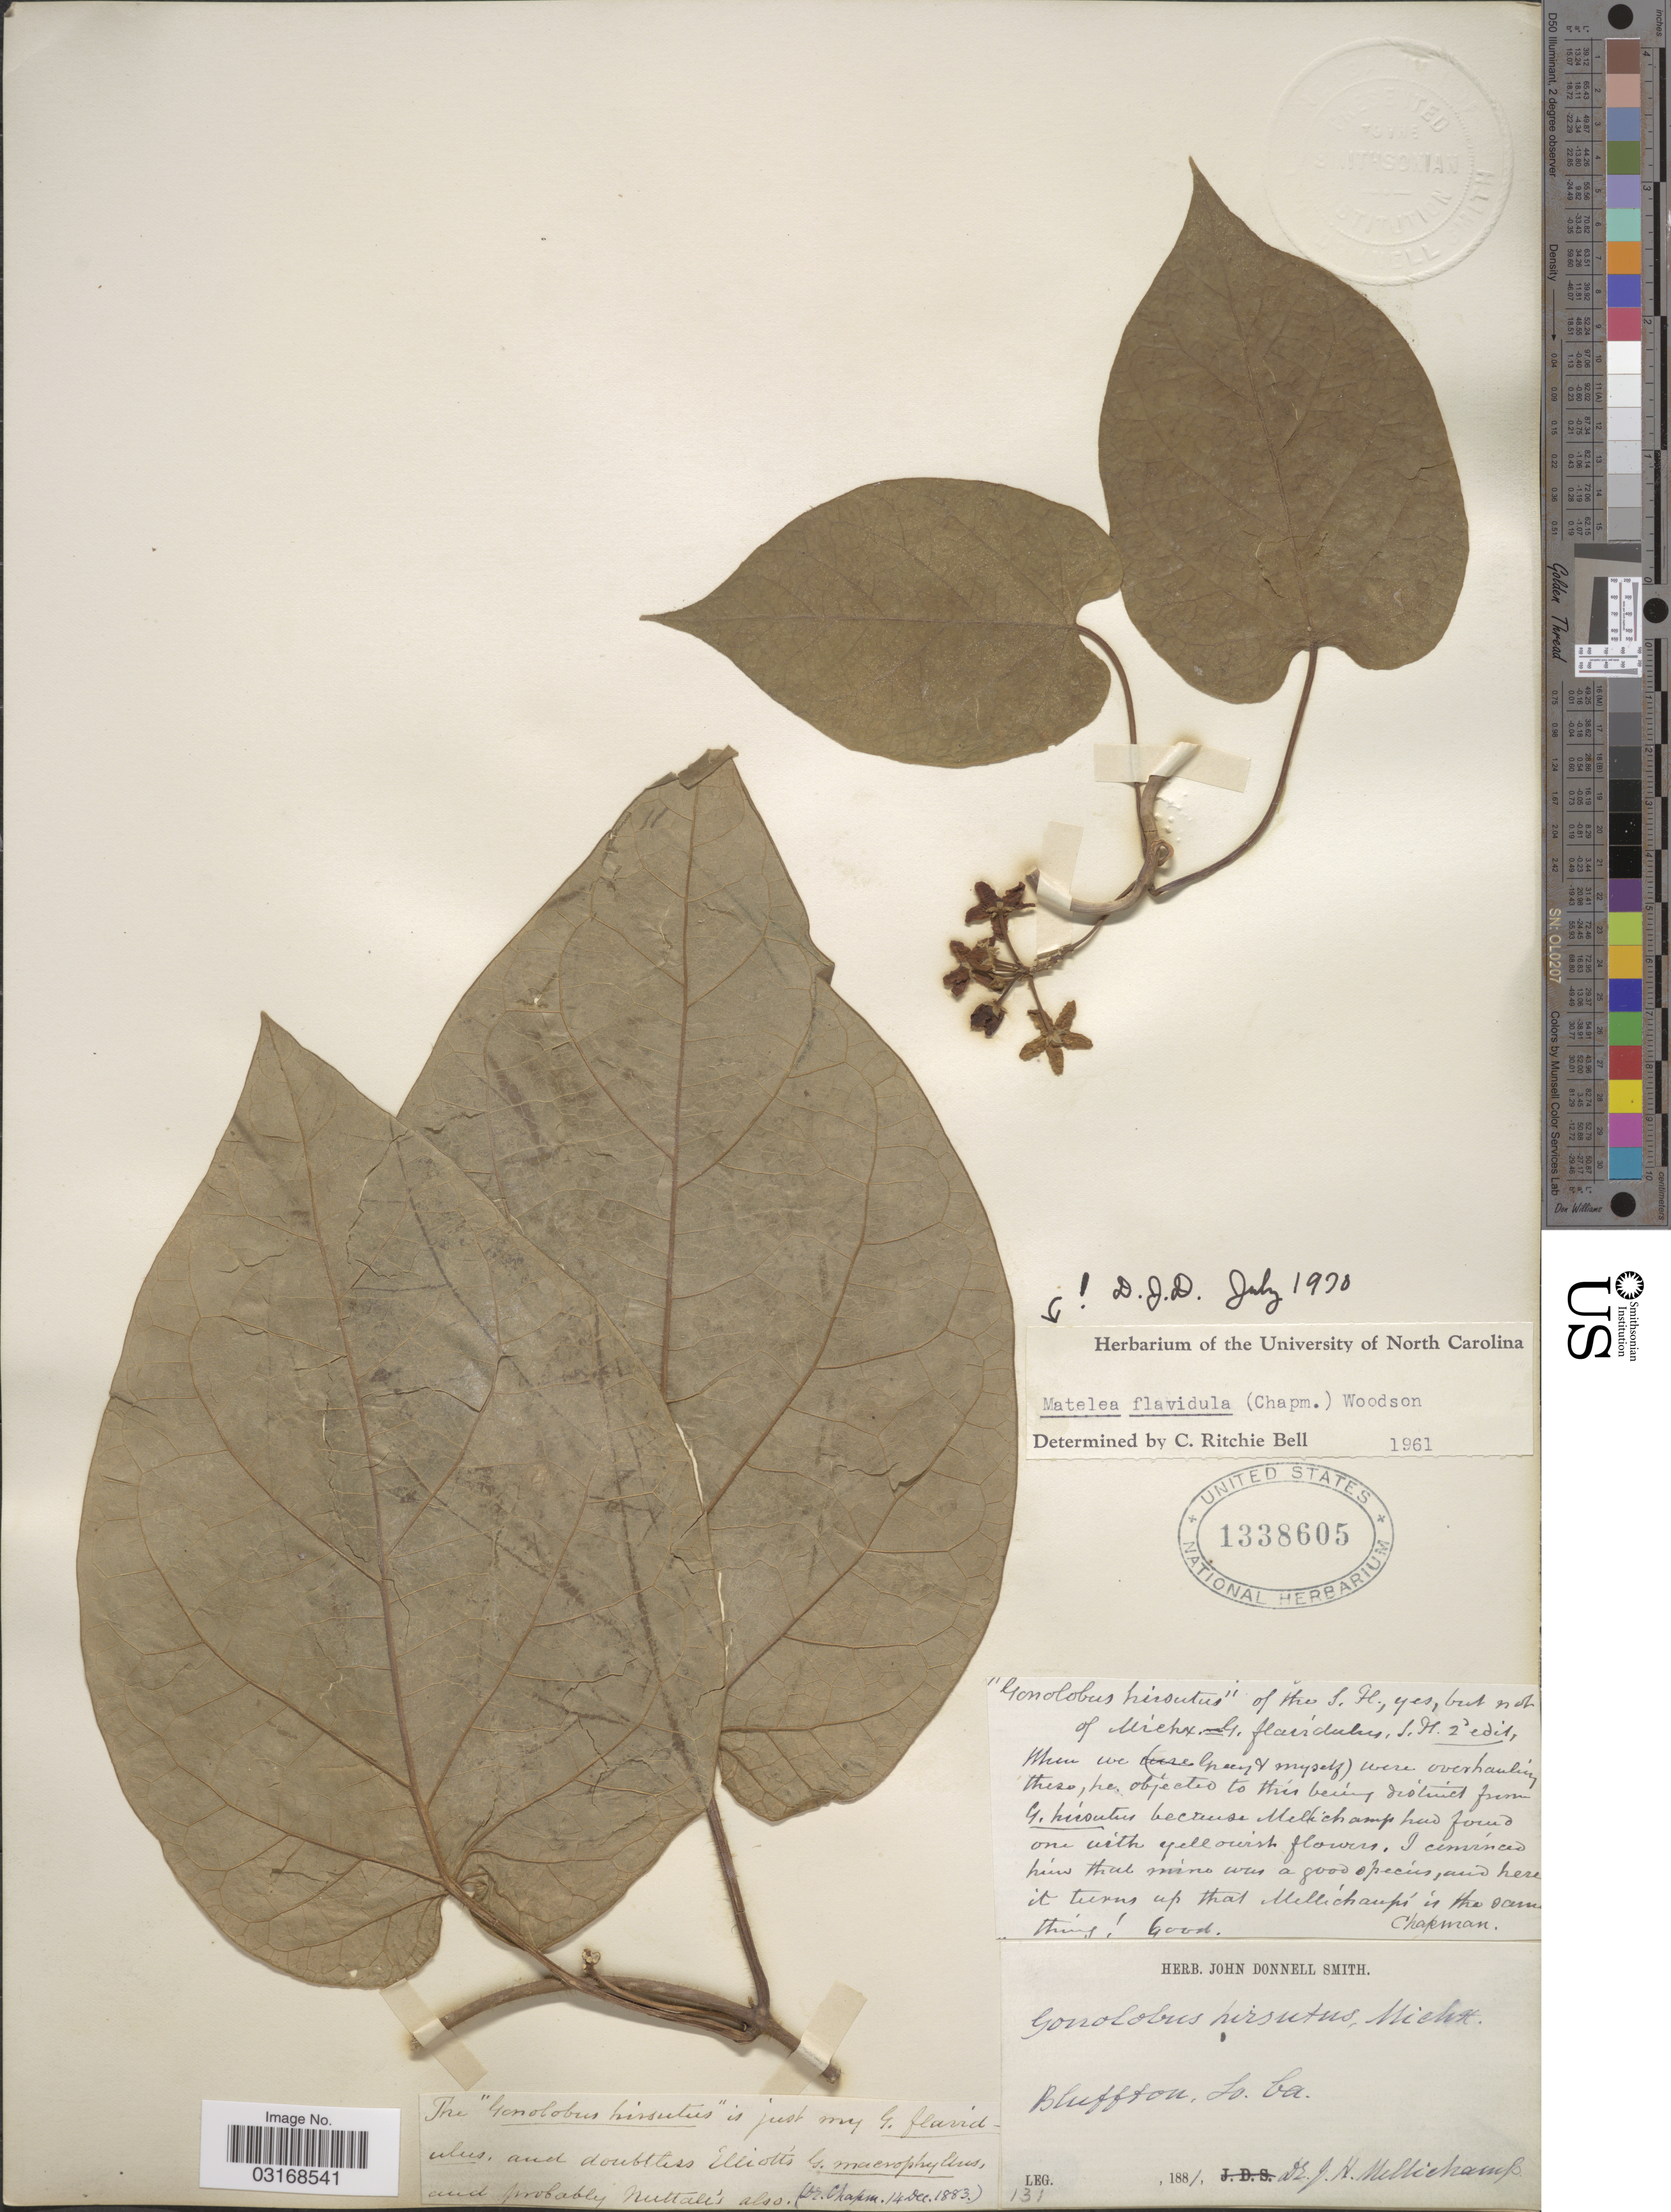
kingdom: Plantae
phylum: Tracheophyta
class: Magnoliopsida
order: Gentianales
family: Apocynaceae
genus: Matelea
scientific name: Matelea flavidula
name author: (Chapm.) J. Woodson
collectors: J. H. Mellichamp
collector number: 131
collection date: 1881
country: United States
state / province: South Carolina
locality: Bluffton, So. Ca.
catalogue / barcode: US 1338605